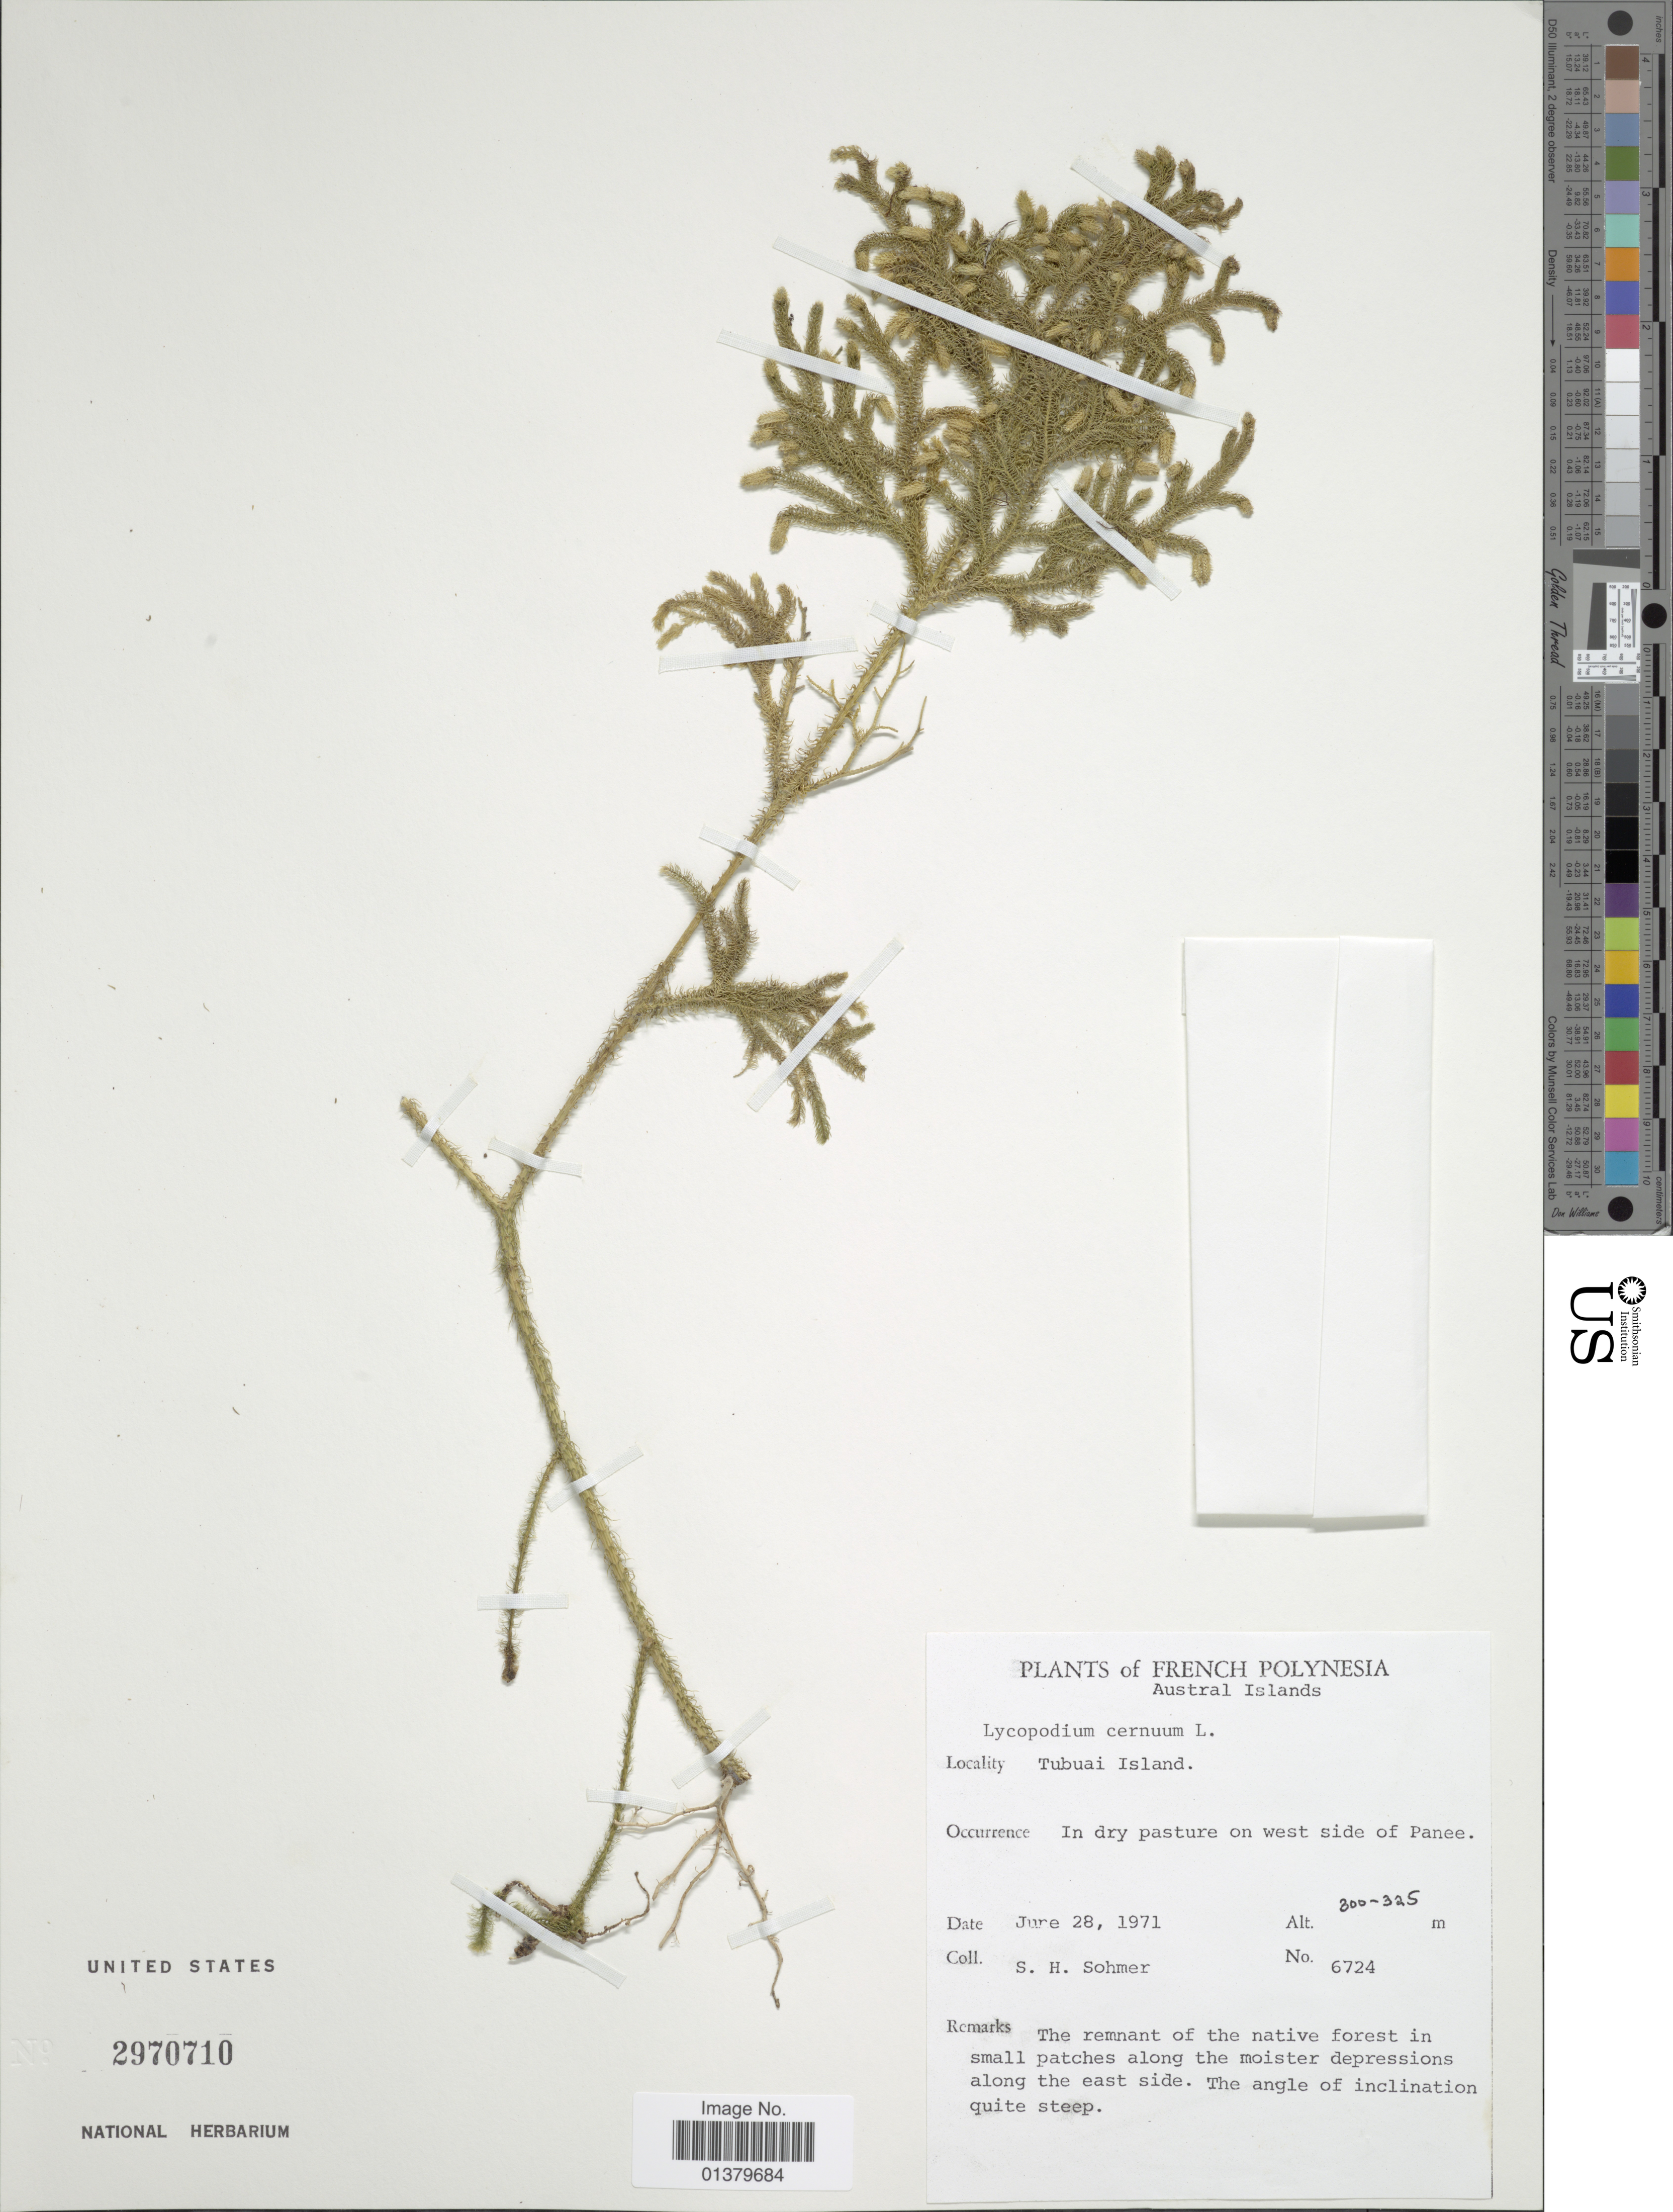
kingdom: Plantae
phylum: Tracheophyta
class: Lycopodiopsida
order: Lycopodiales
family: Lycopodiaceae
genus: Palhinhaea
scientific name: Palhinhaea cernua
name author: (L.) Vasc. & Franco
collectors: S. H. Sohmer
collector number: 6724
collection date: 1971-06-28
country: French Polynesia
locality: Austral Islands, Tubai Island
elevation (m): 30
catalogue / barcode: US 2970710